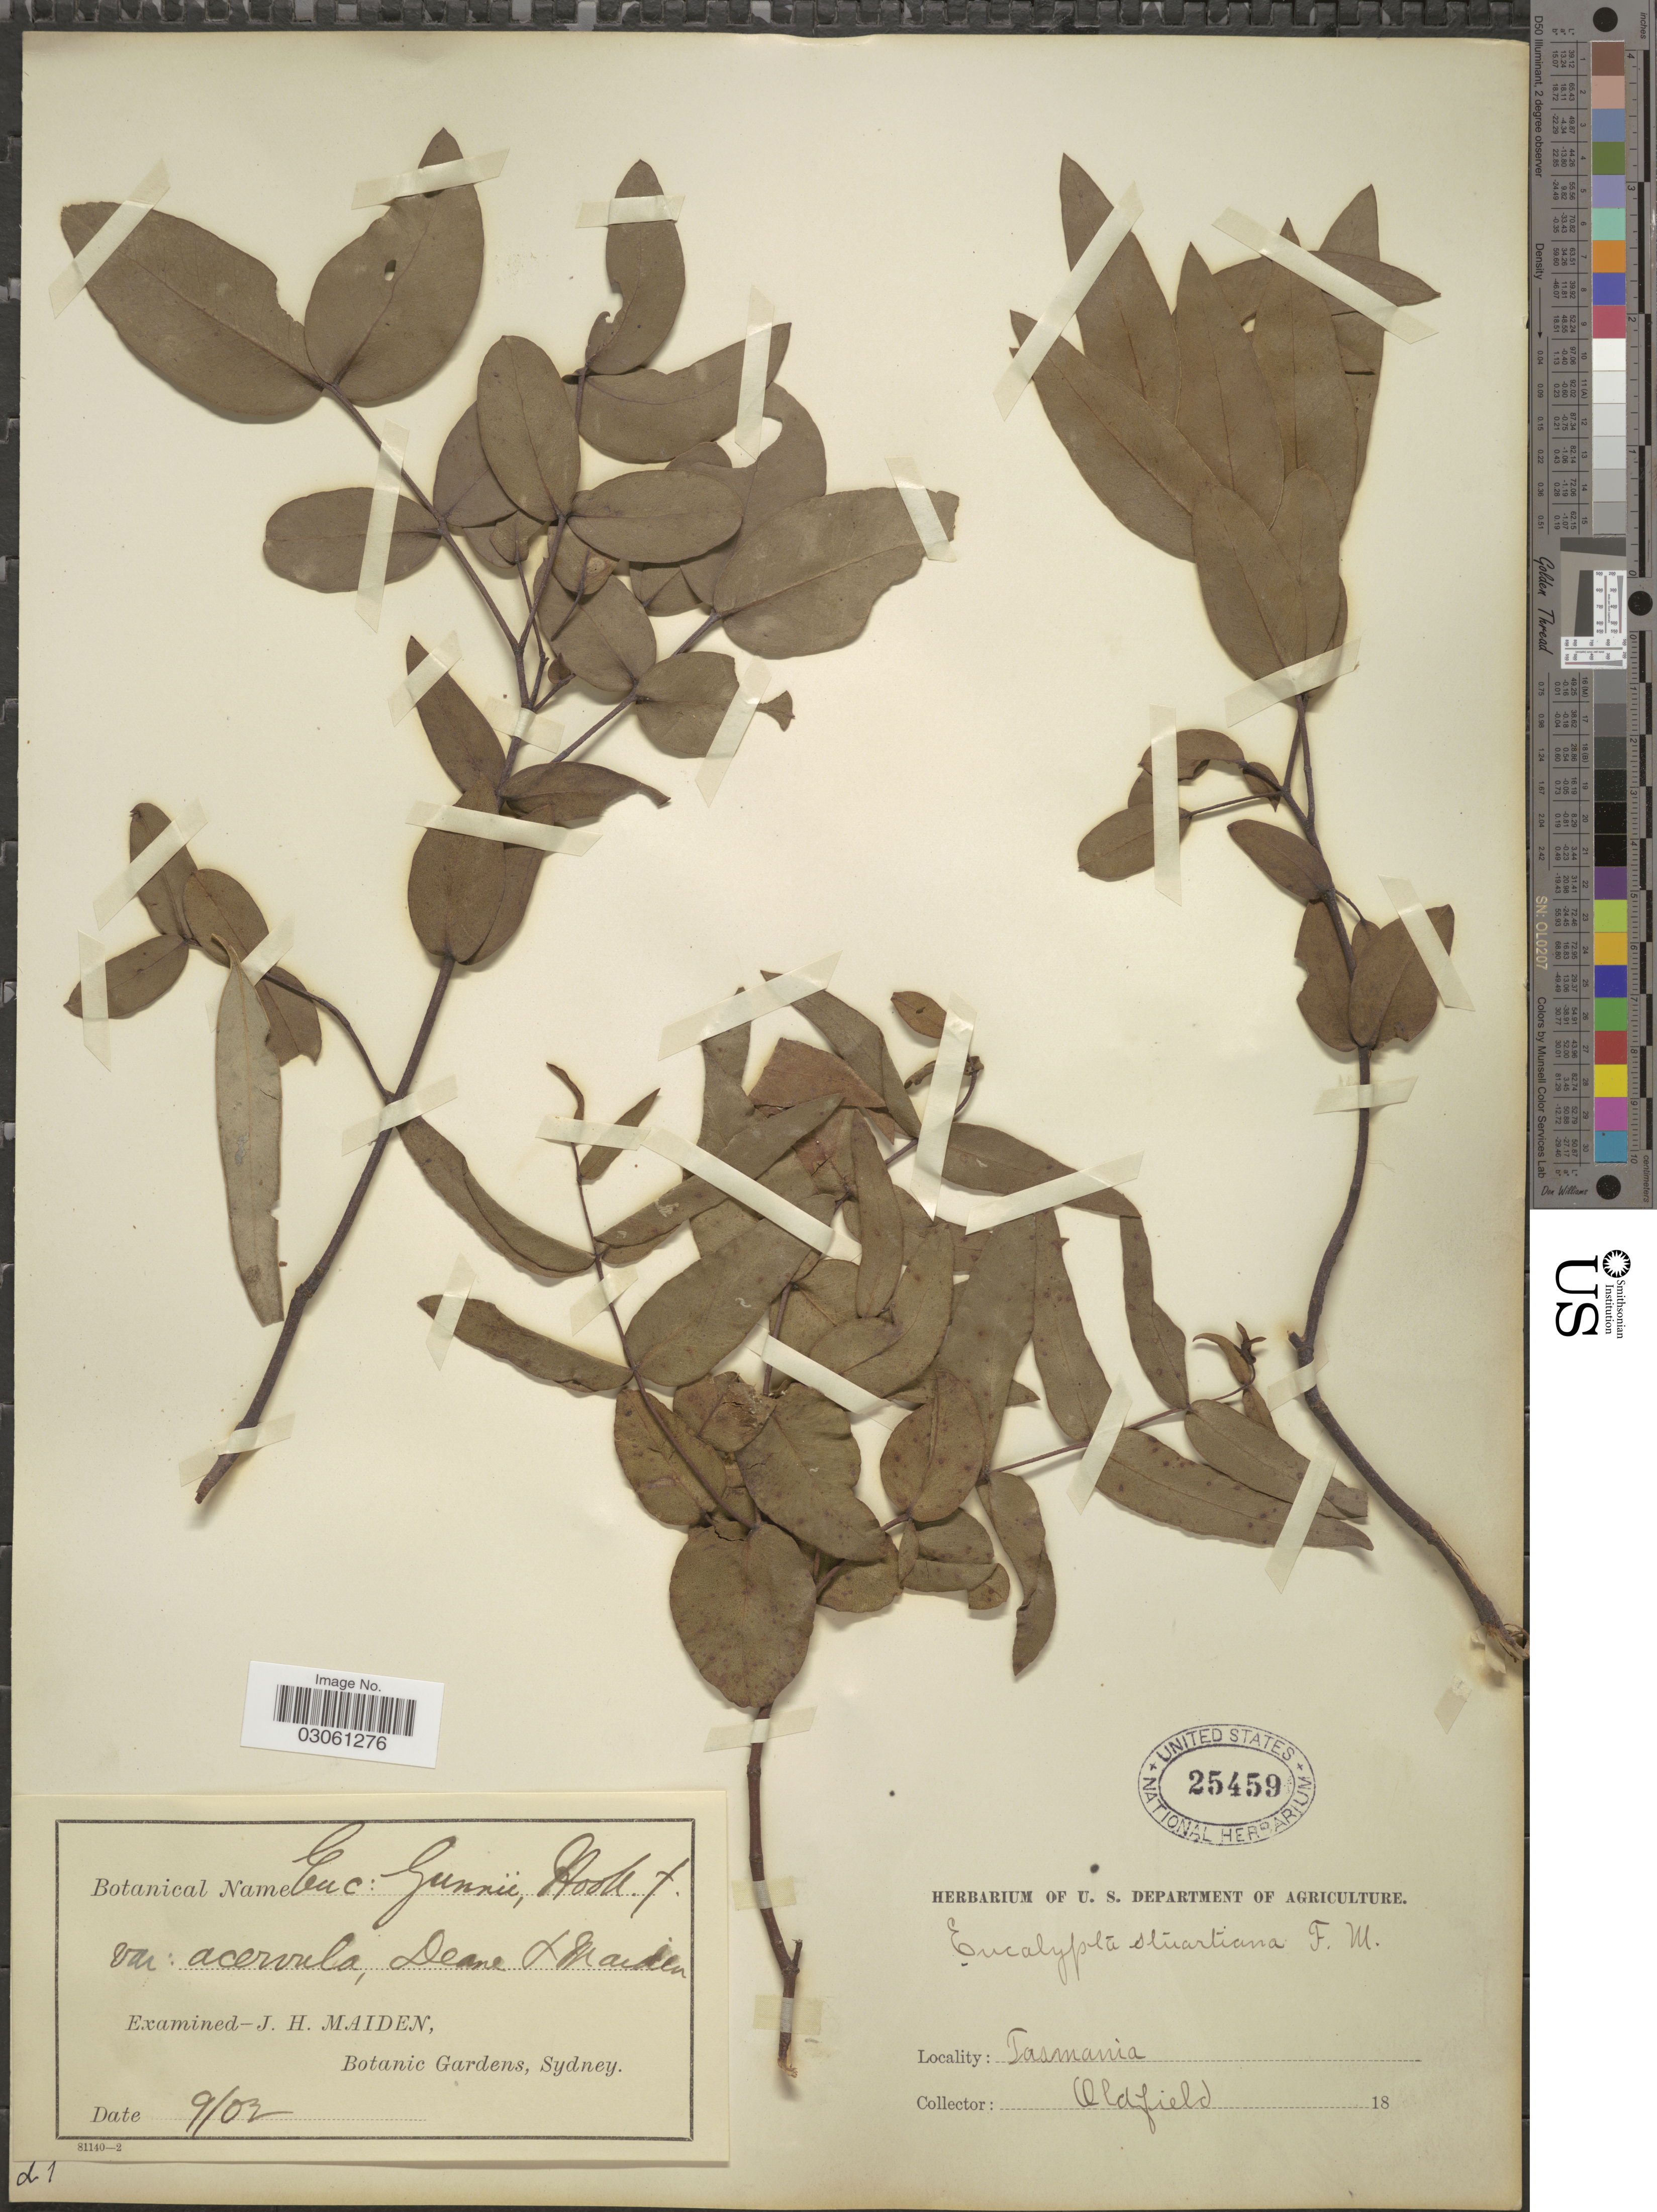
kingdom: Plantae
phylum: Tracheophyta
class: Magnoliopsida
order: Myrtales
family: Myrtaceae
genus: Eucalyptus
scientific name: Eucalyptus gunnii var. acervula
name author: H. Deane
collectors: Oldfield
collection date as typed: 18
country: Australia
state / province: Tasmania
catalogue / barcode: US 25459